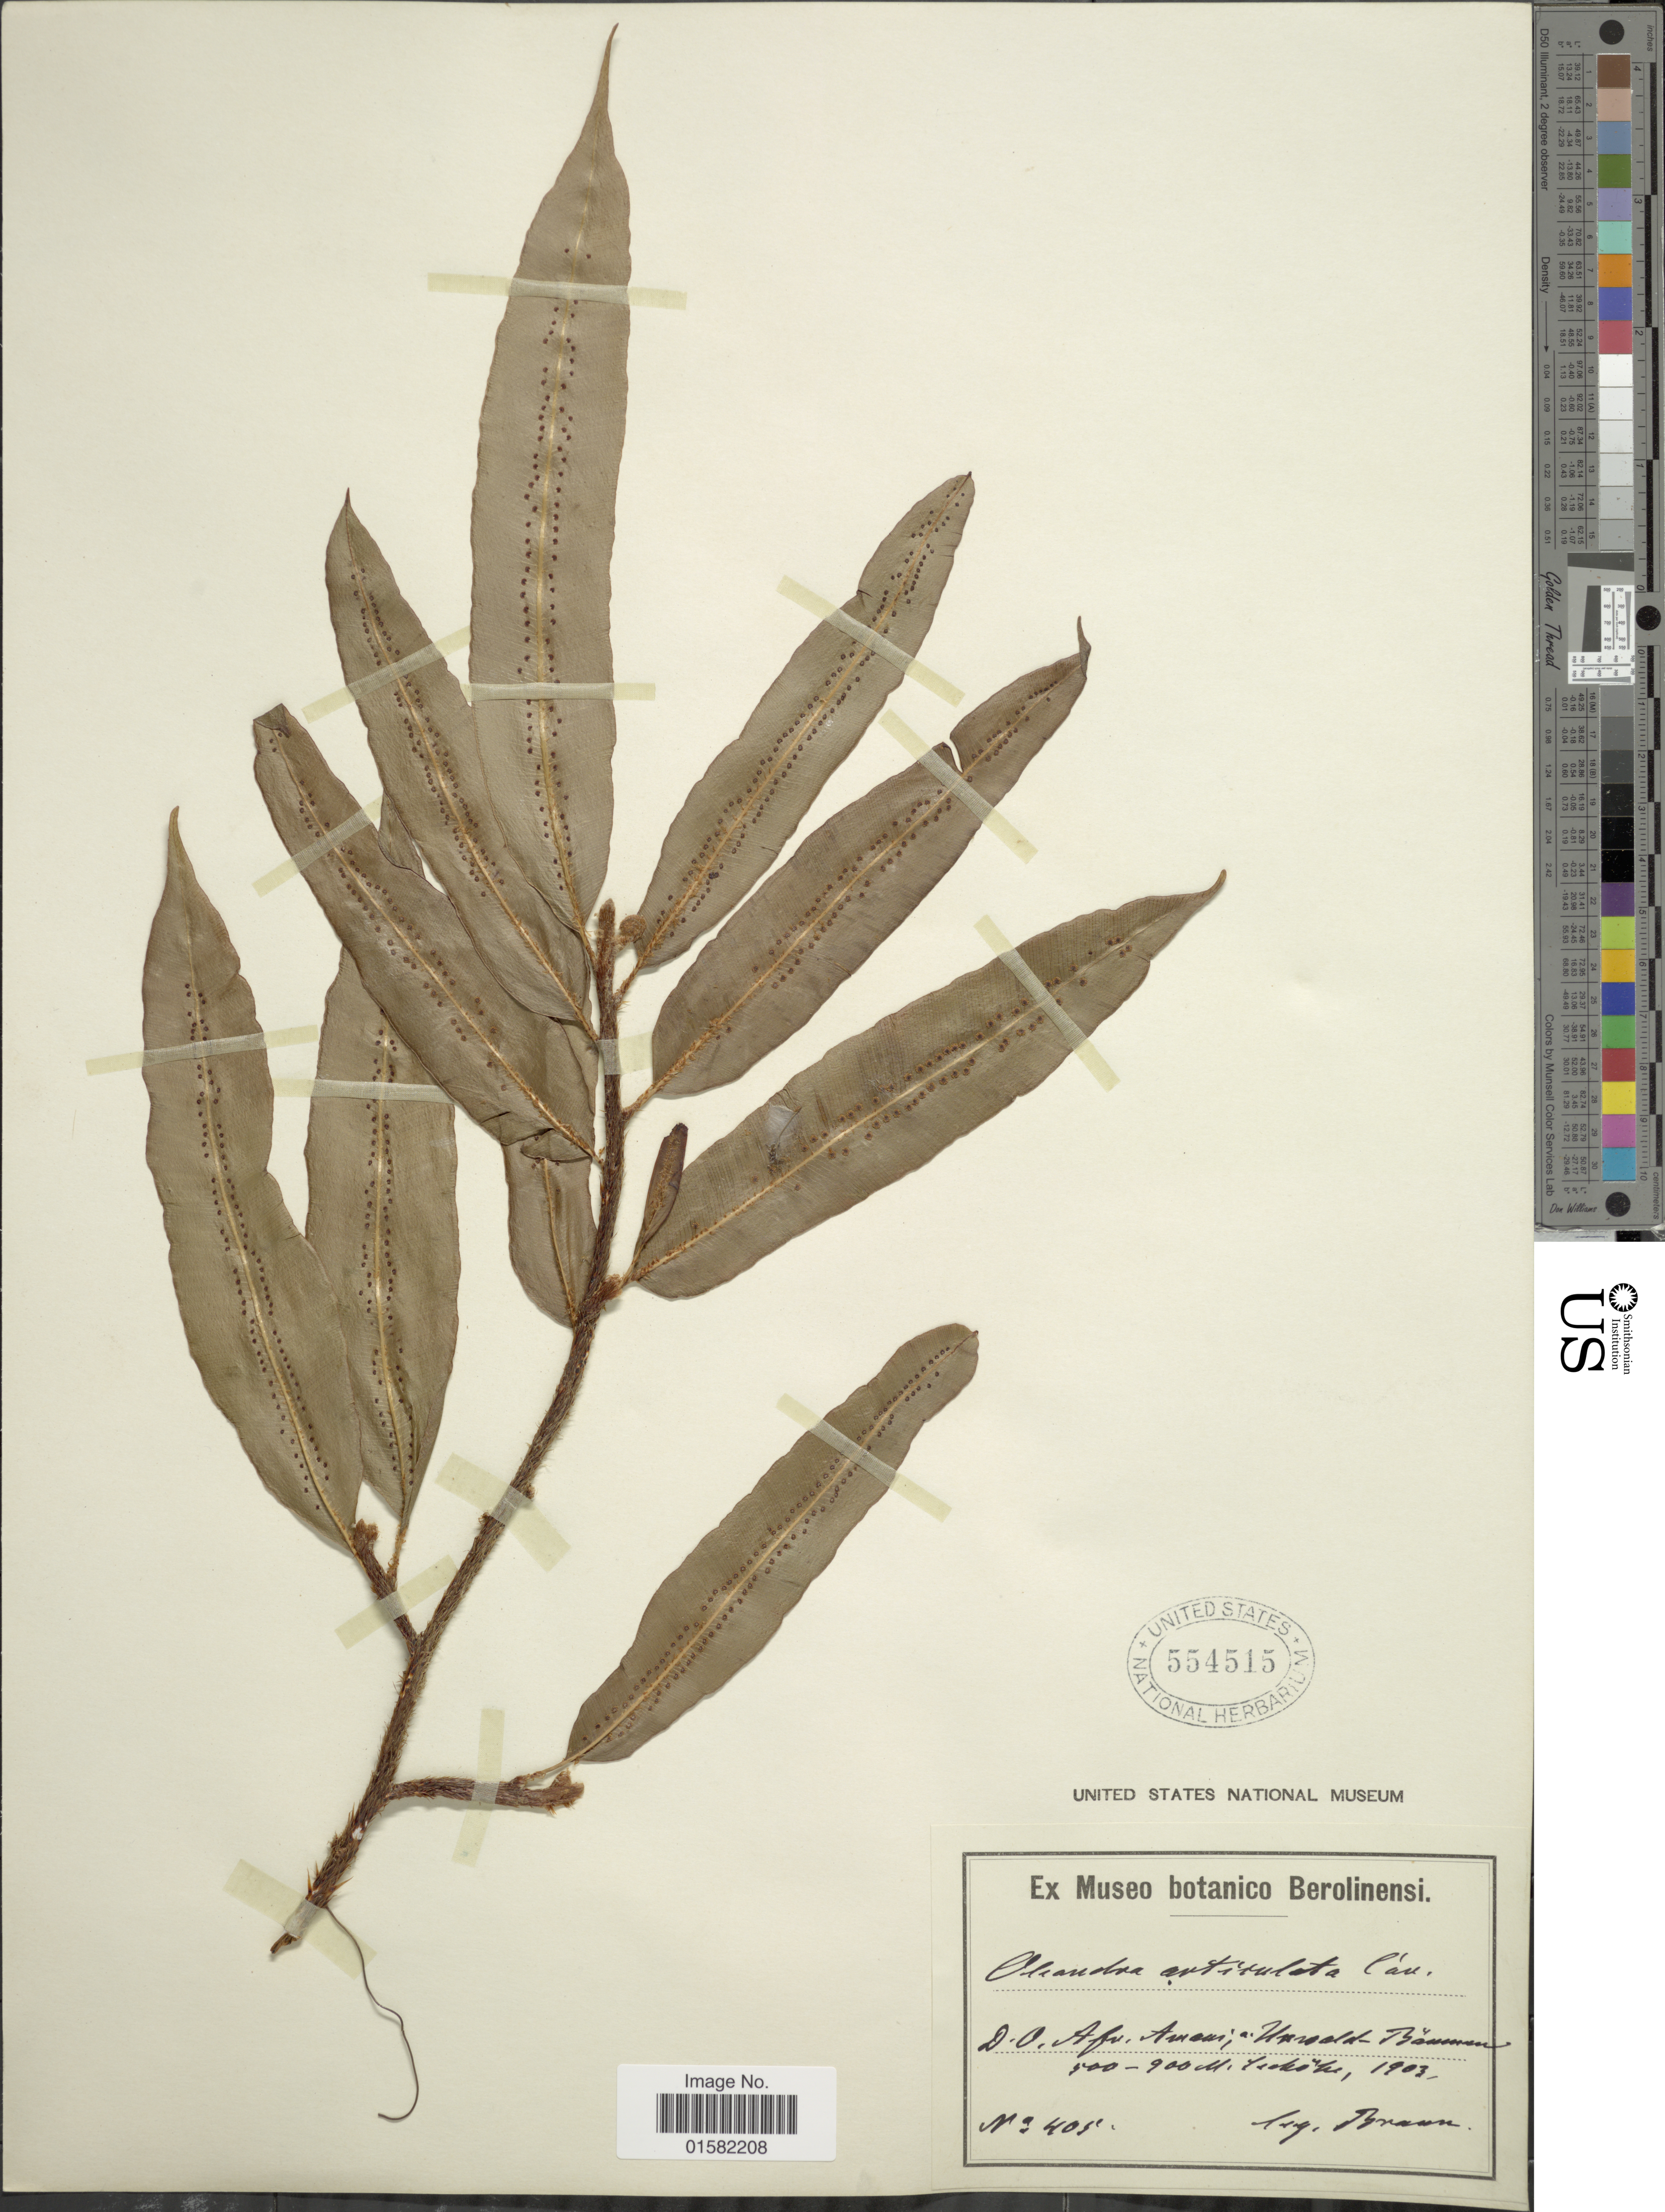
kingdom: Plantae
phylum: Tracheophyta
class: Polypodiopsida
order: Polypodiales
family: Oleandraceae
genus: Oleandra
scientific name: Oleandra articulata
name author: (Sw.) C. Presl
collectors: -- Brown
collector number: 405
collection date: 1903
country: Tanzania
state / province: Tanga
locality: D.O. Afr. Amani.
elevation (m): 500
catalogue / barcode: US 554515